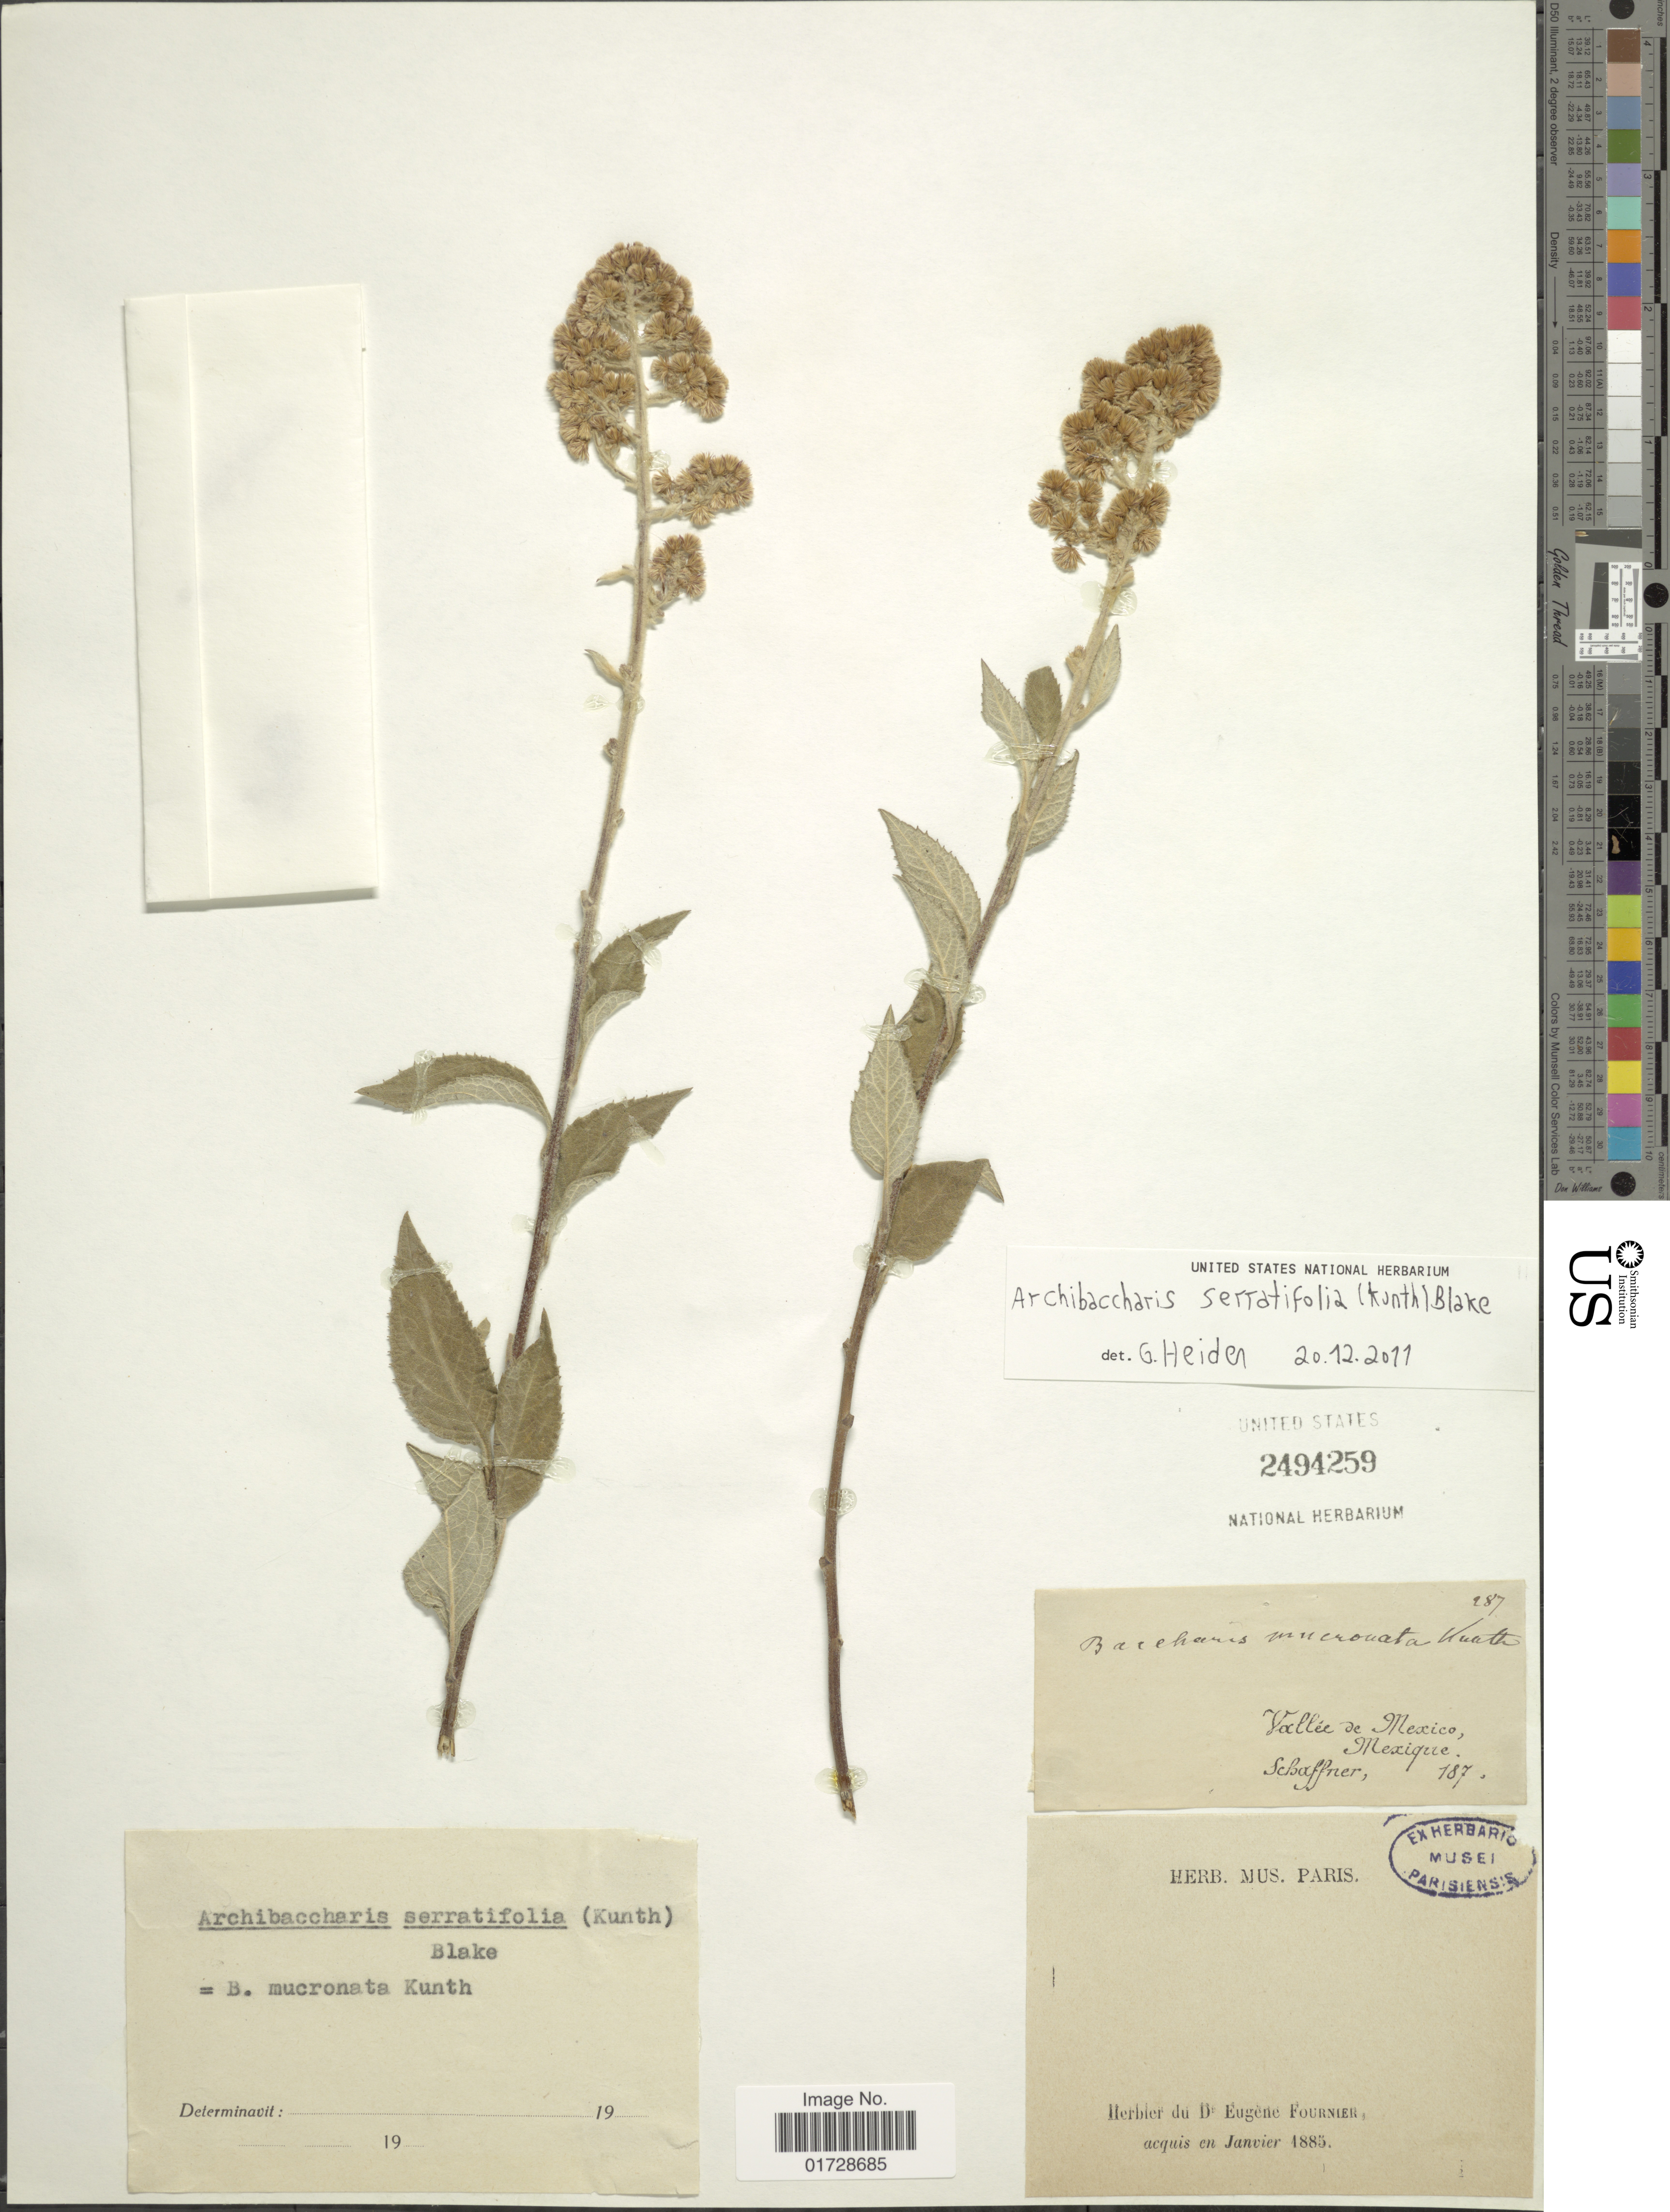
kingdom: Plantae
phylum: Tracheophyta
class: Magnoliopsida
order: Asterales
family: Asteraceae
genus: Archibaccharis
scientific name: Archibaccharis serratifolia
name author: (Kunth) S.F. Blake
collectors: -. Schaffner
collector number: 187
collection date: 1885-01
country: Mexico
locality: Valle de Mexico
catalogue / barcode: US 2494259